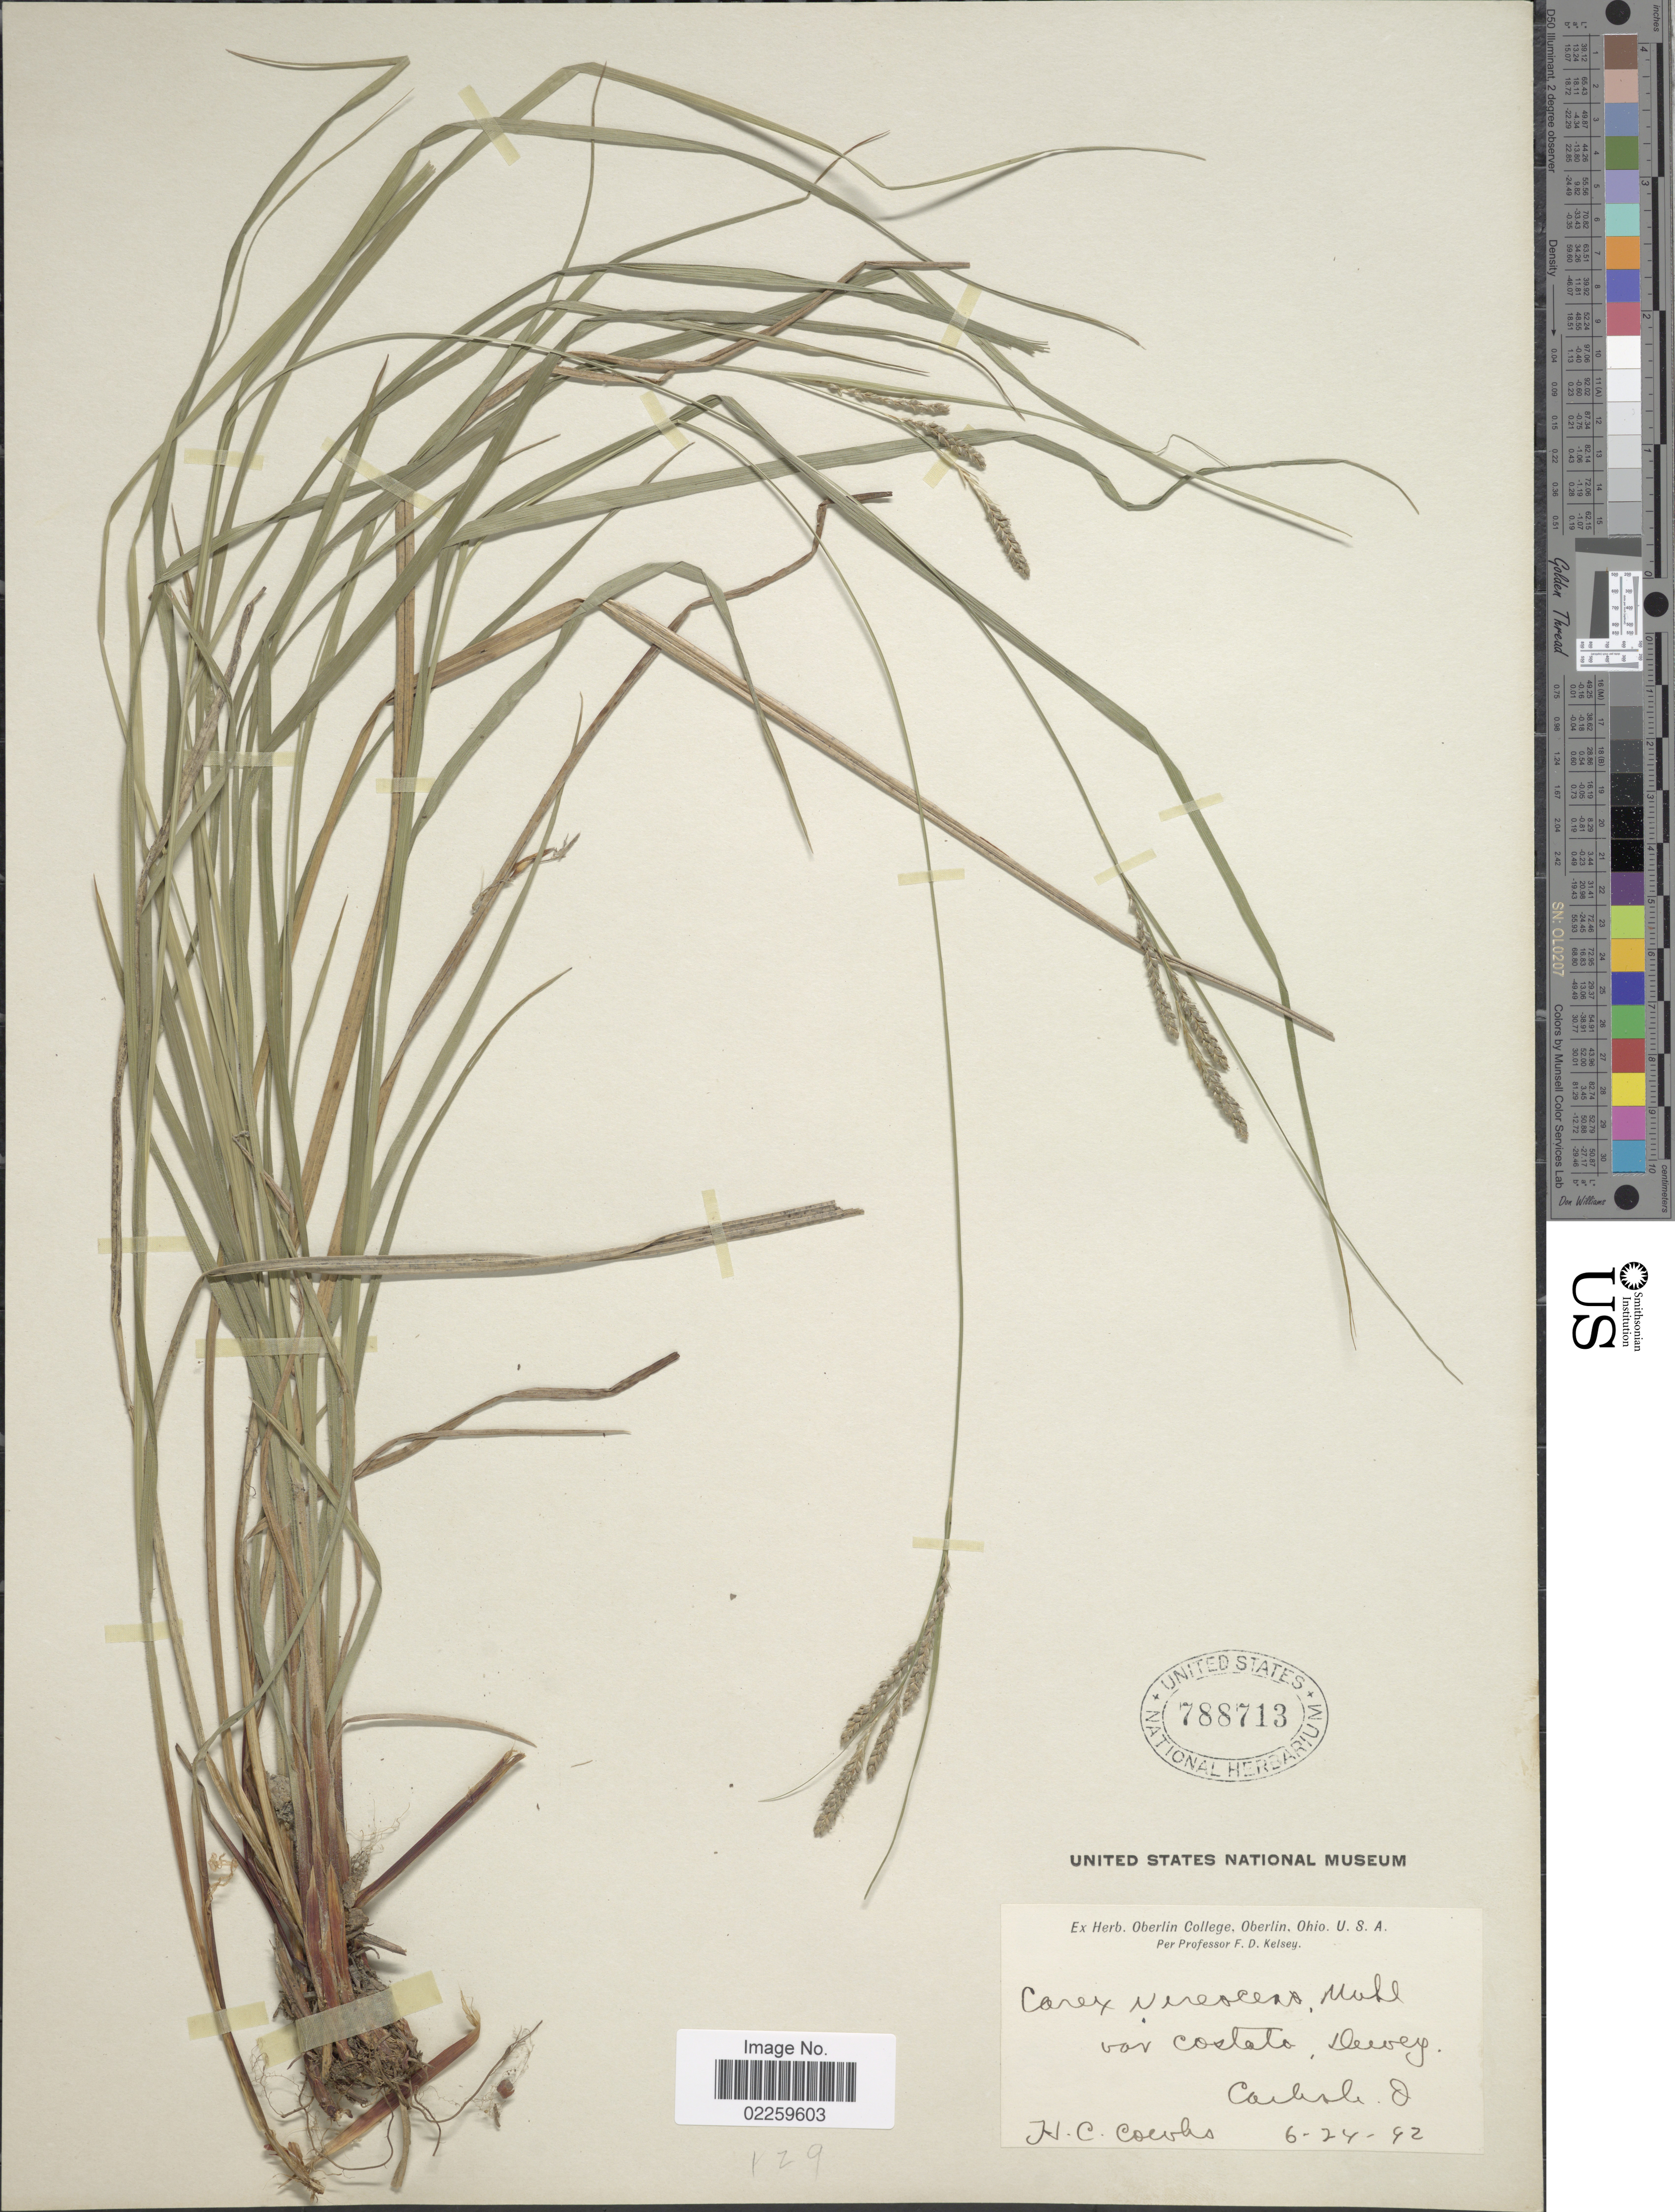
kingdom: Plantae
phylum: Tracheophyta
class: Liliopsida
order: Poales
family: Cyperaceae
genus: Carex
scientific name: Carex virescens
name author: Muhl. ex Willd.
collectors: H. Cowles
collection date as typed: Transcribed d/m/y: 24/6/92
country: United States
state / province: Ohio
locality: Carlisle O.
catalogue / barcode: US 788713